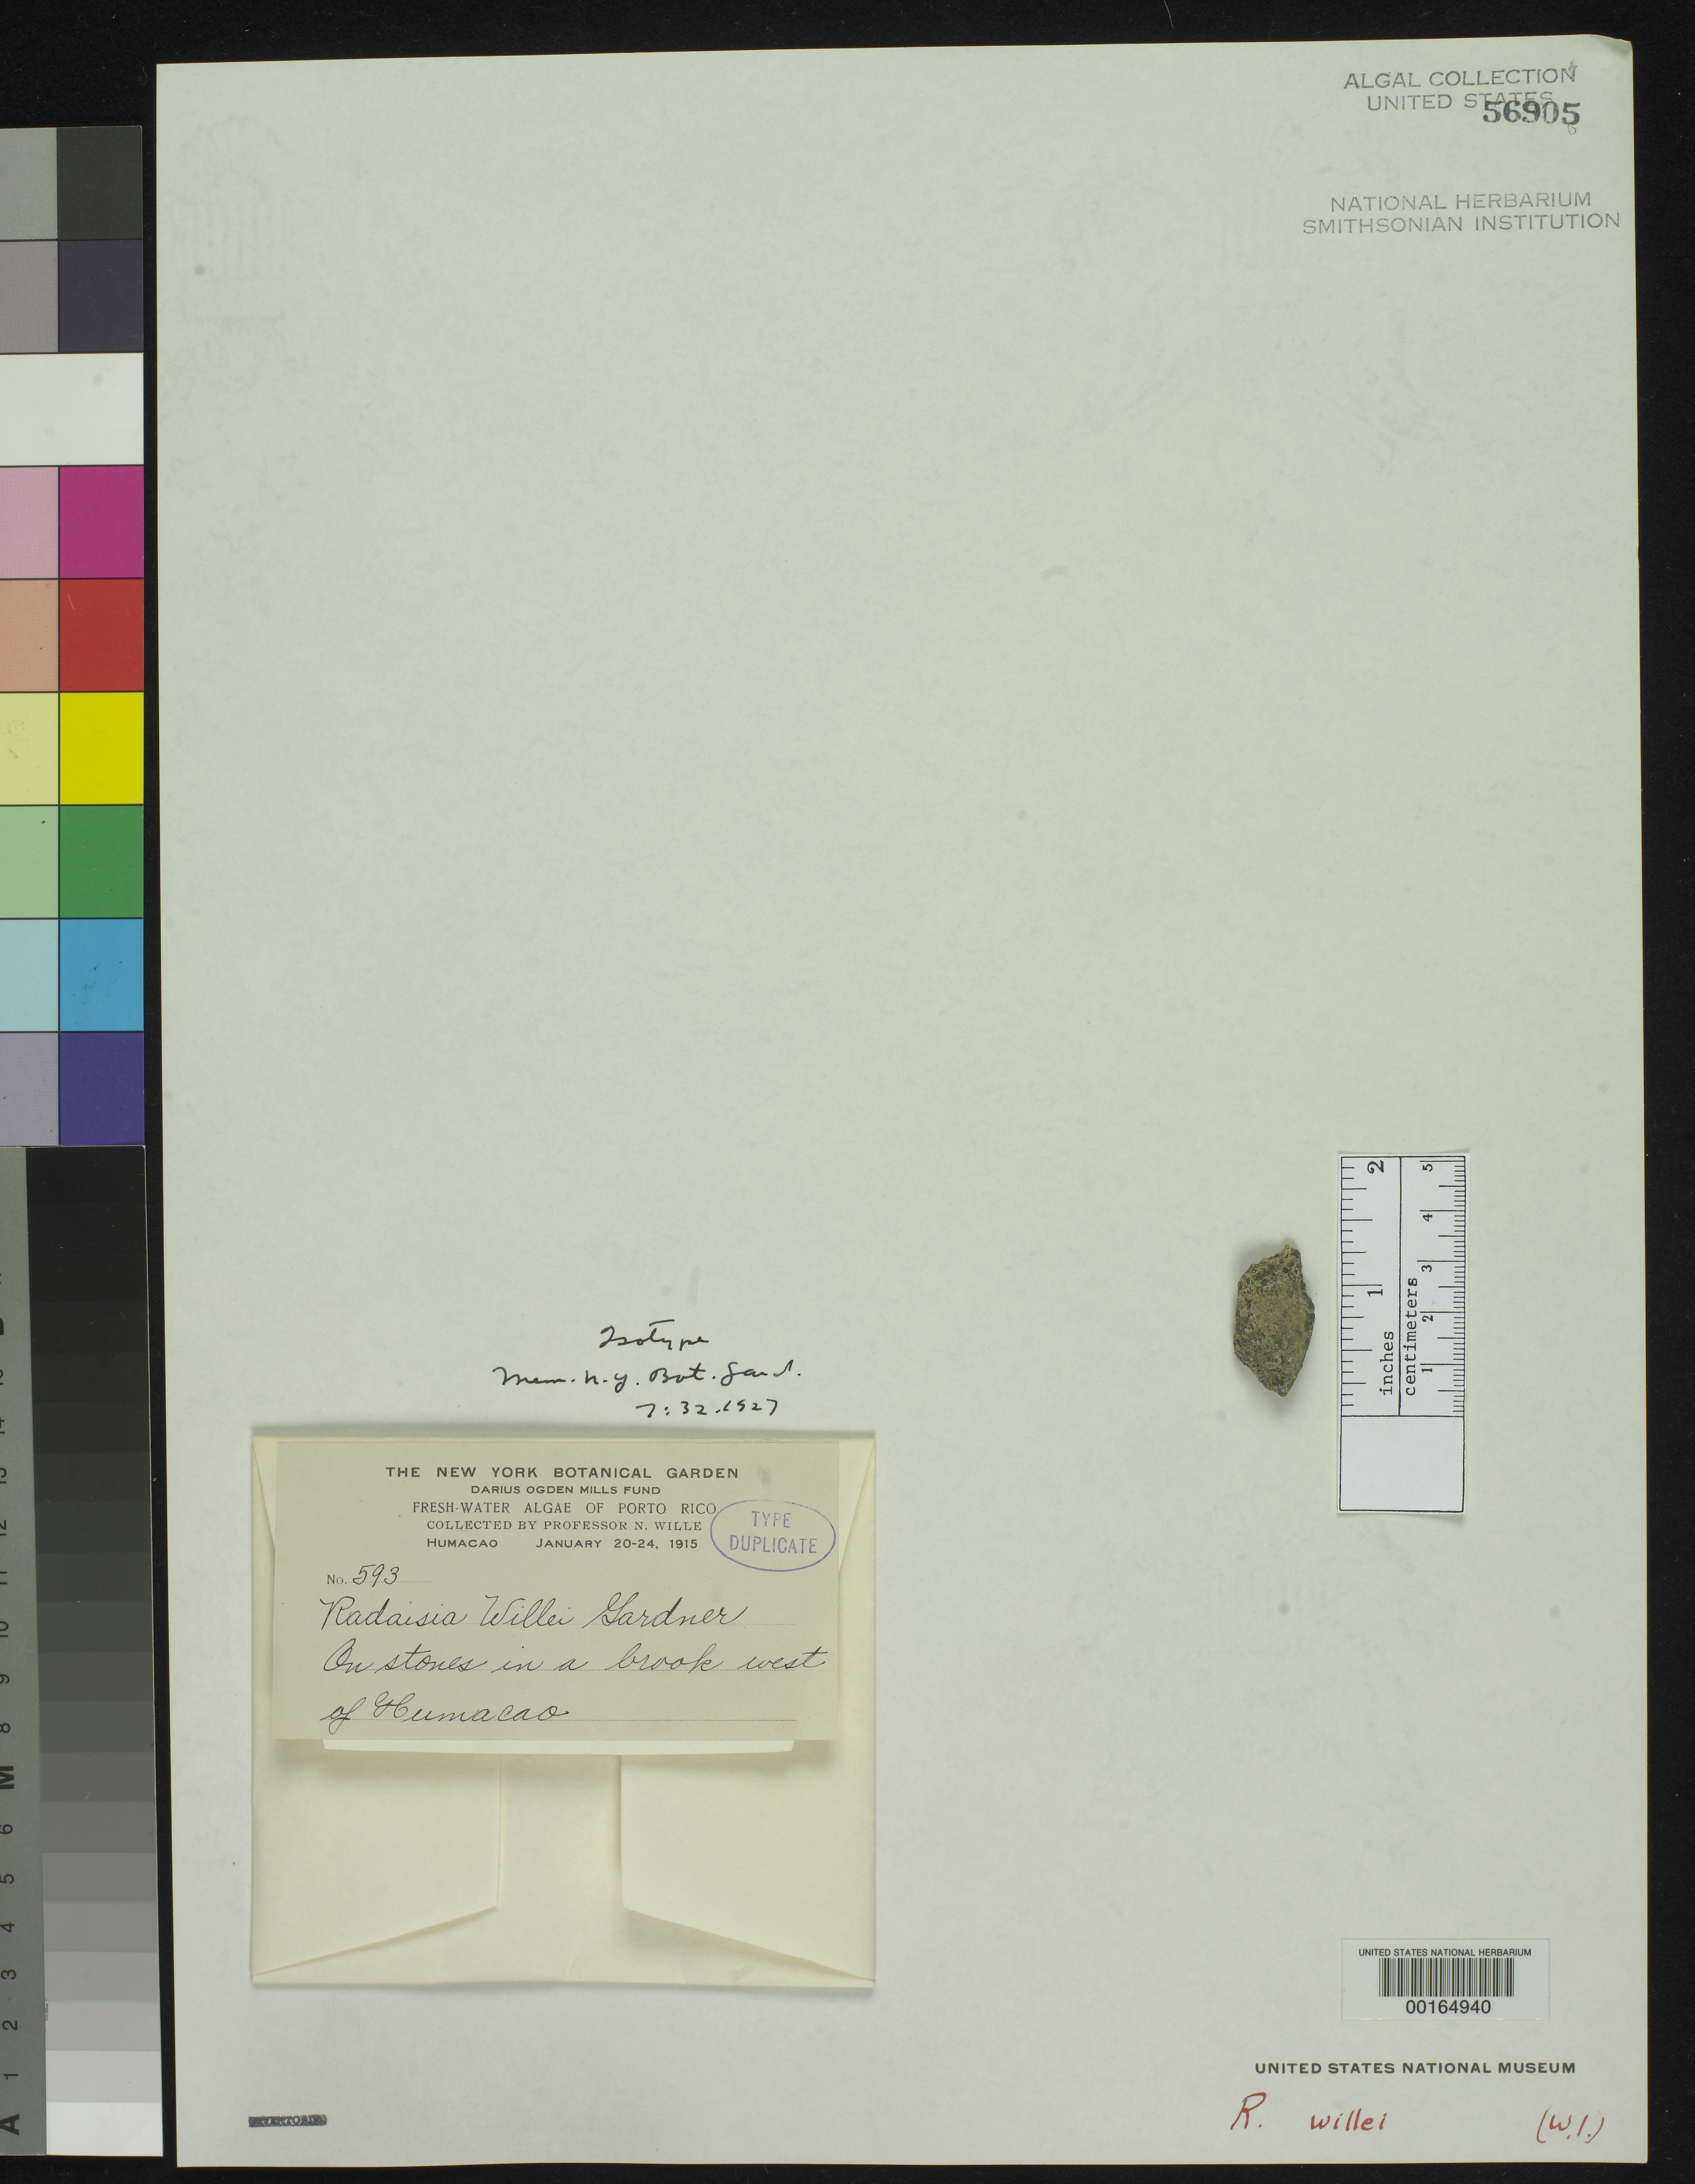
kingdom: Bacteria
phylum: Cyanobacteria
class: Cyanobacteriia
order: Cyanobacteriales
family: Pleurocapsaceae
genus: Radaisia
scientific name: Radaisia willei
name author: N.L. Gardner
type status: Isotype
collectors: N. Wille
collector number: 593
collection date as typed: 20 Jan 1915 to 24 Jan 1915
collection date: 1915-01-20/1915-01-24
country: Puerto Rico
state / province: Humacao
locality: West of Humacao.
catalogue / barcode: US 56905